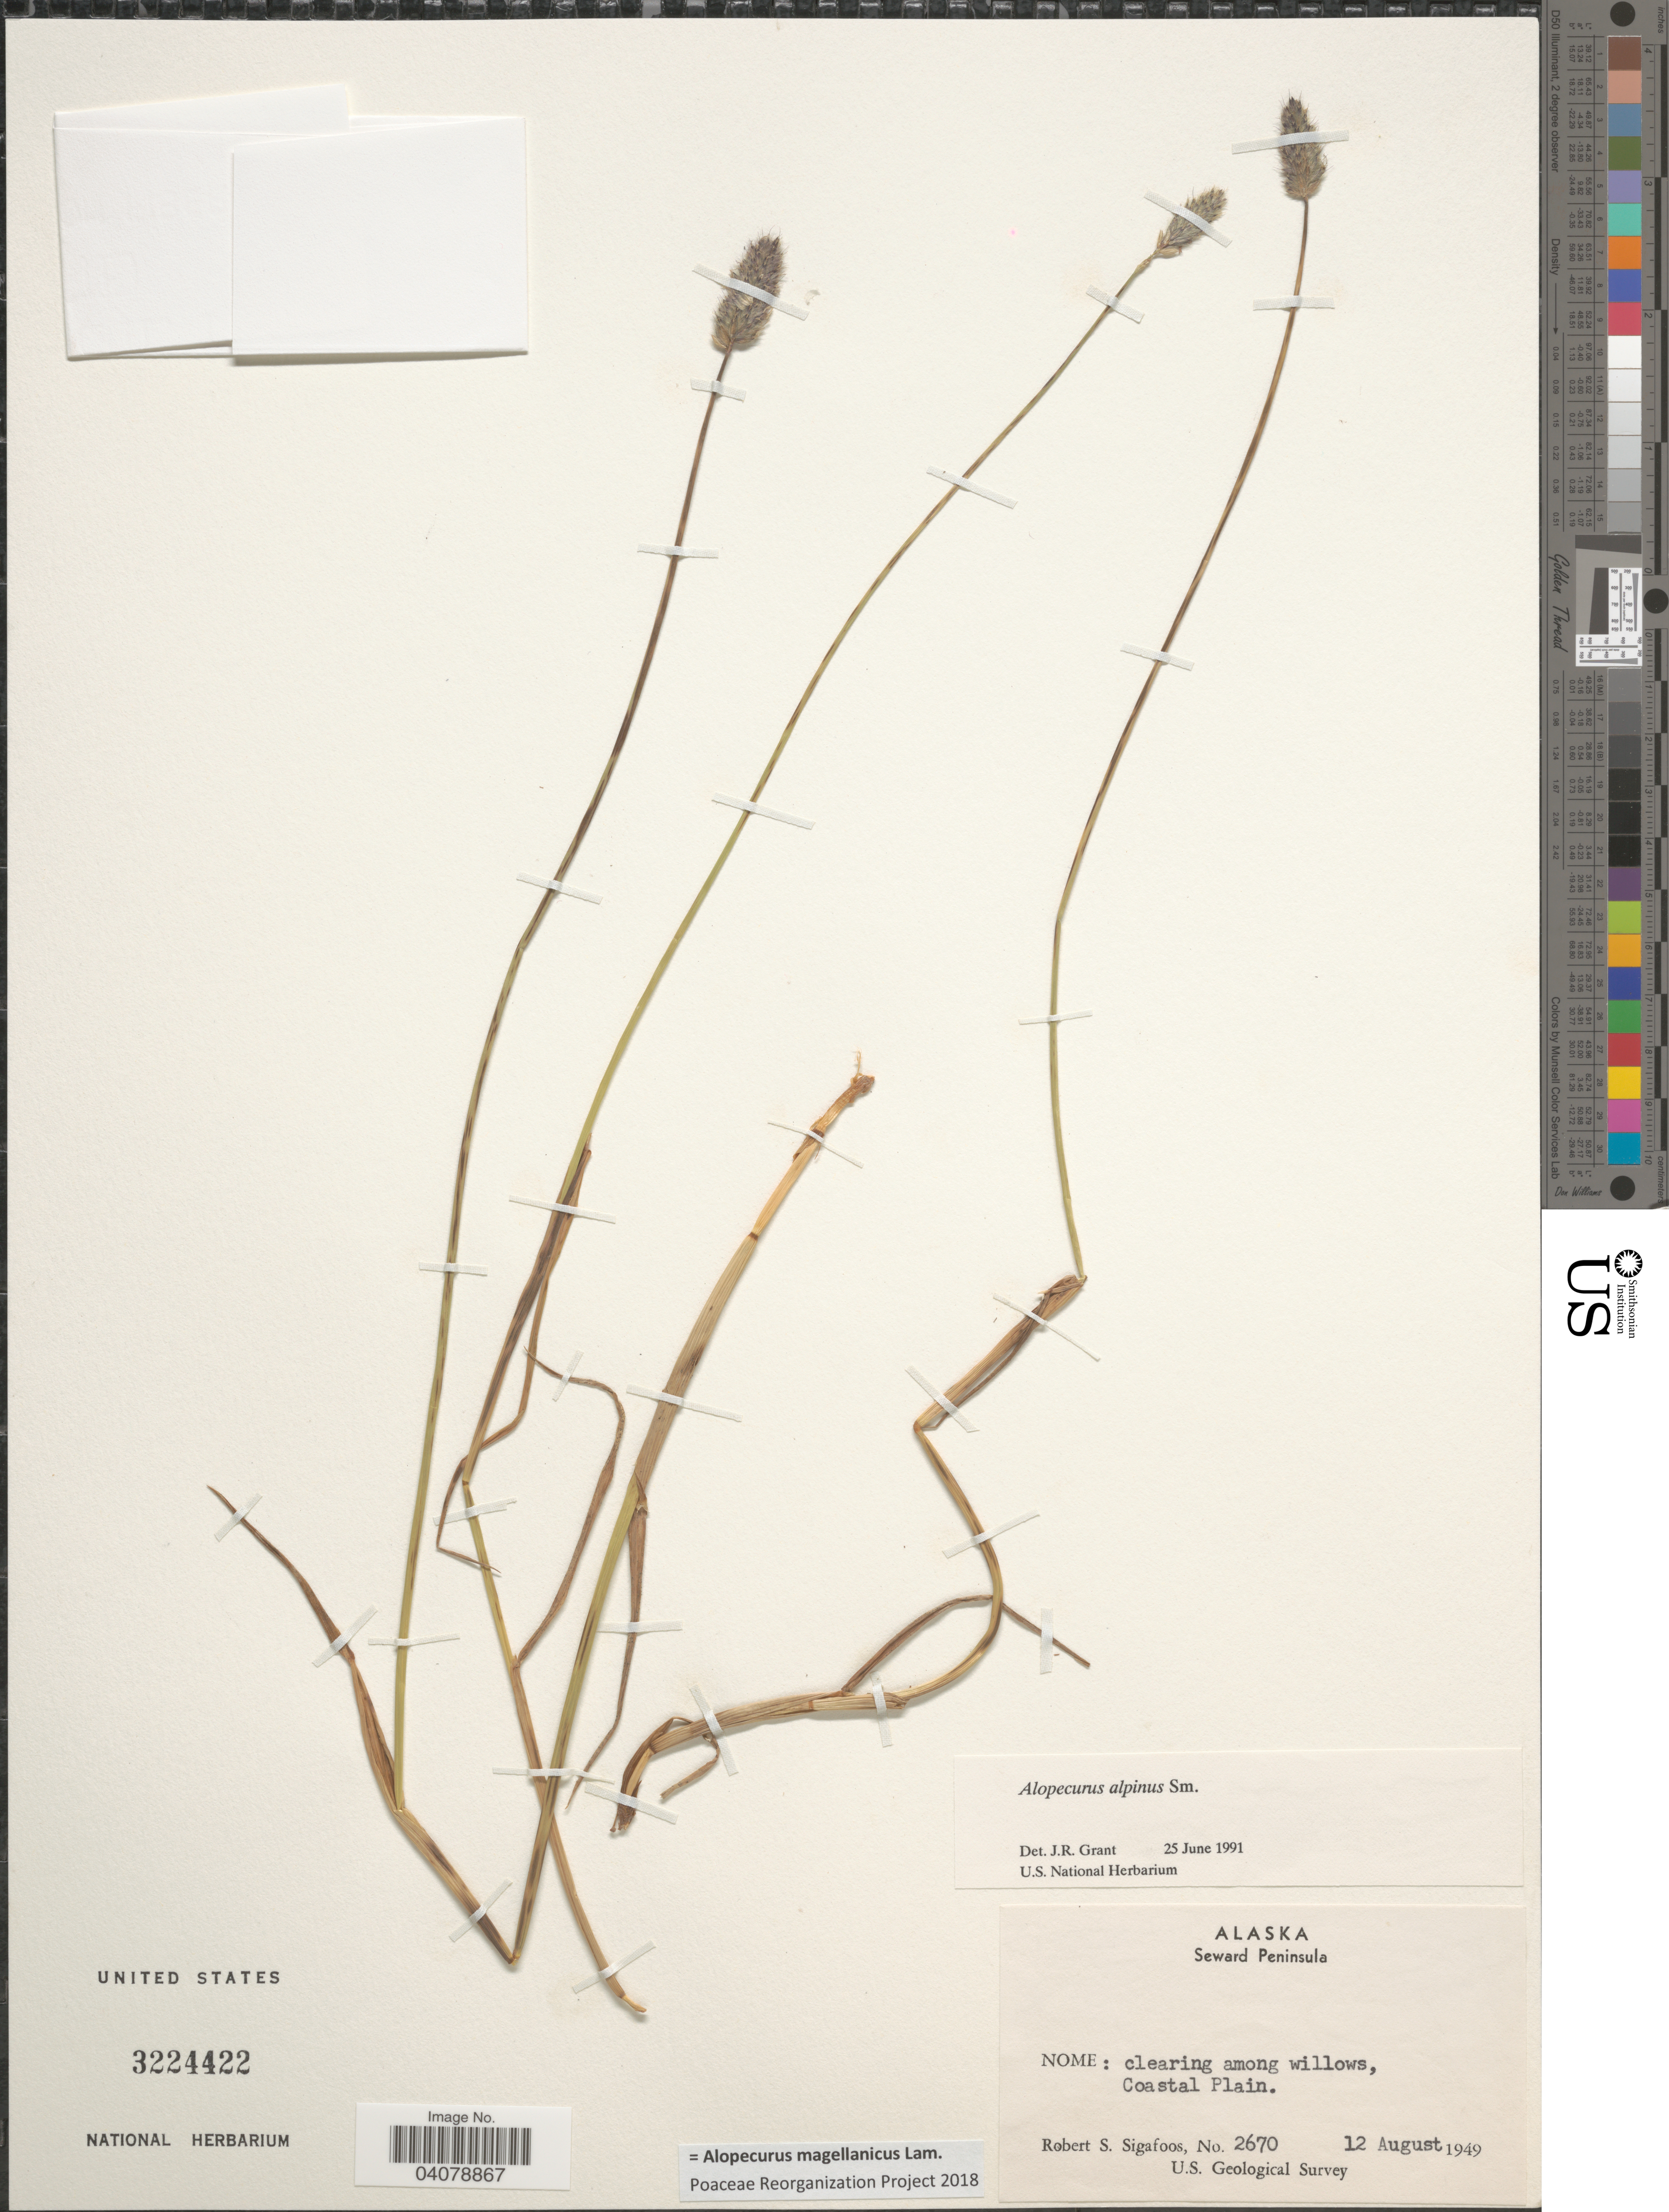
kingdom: Plantae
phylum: Tracheophyta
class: Liliopsida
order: Poales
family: Poaceae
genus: Alopecurus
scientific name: Alopecurus magellanicus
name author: Lam.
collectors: R. Sigafoos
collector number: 2670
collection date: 1949-08-12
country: United States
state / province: Alaska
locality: Seward Peninsula. Nome: clearing among willows, Coastal Plain. U.S. Geological Survey.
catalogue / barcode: US 3224422